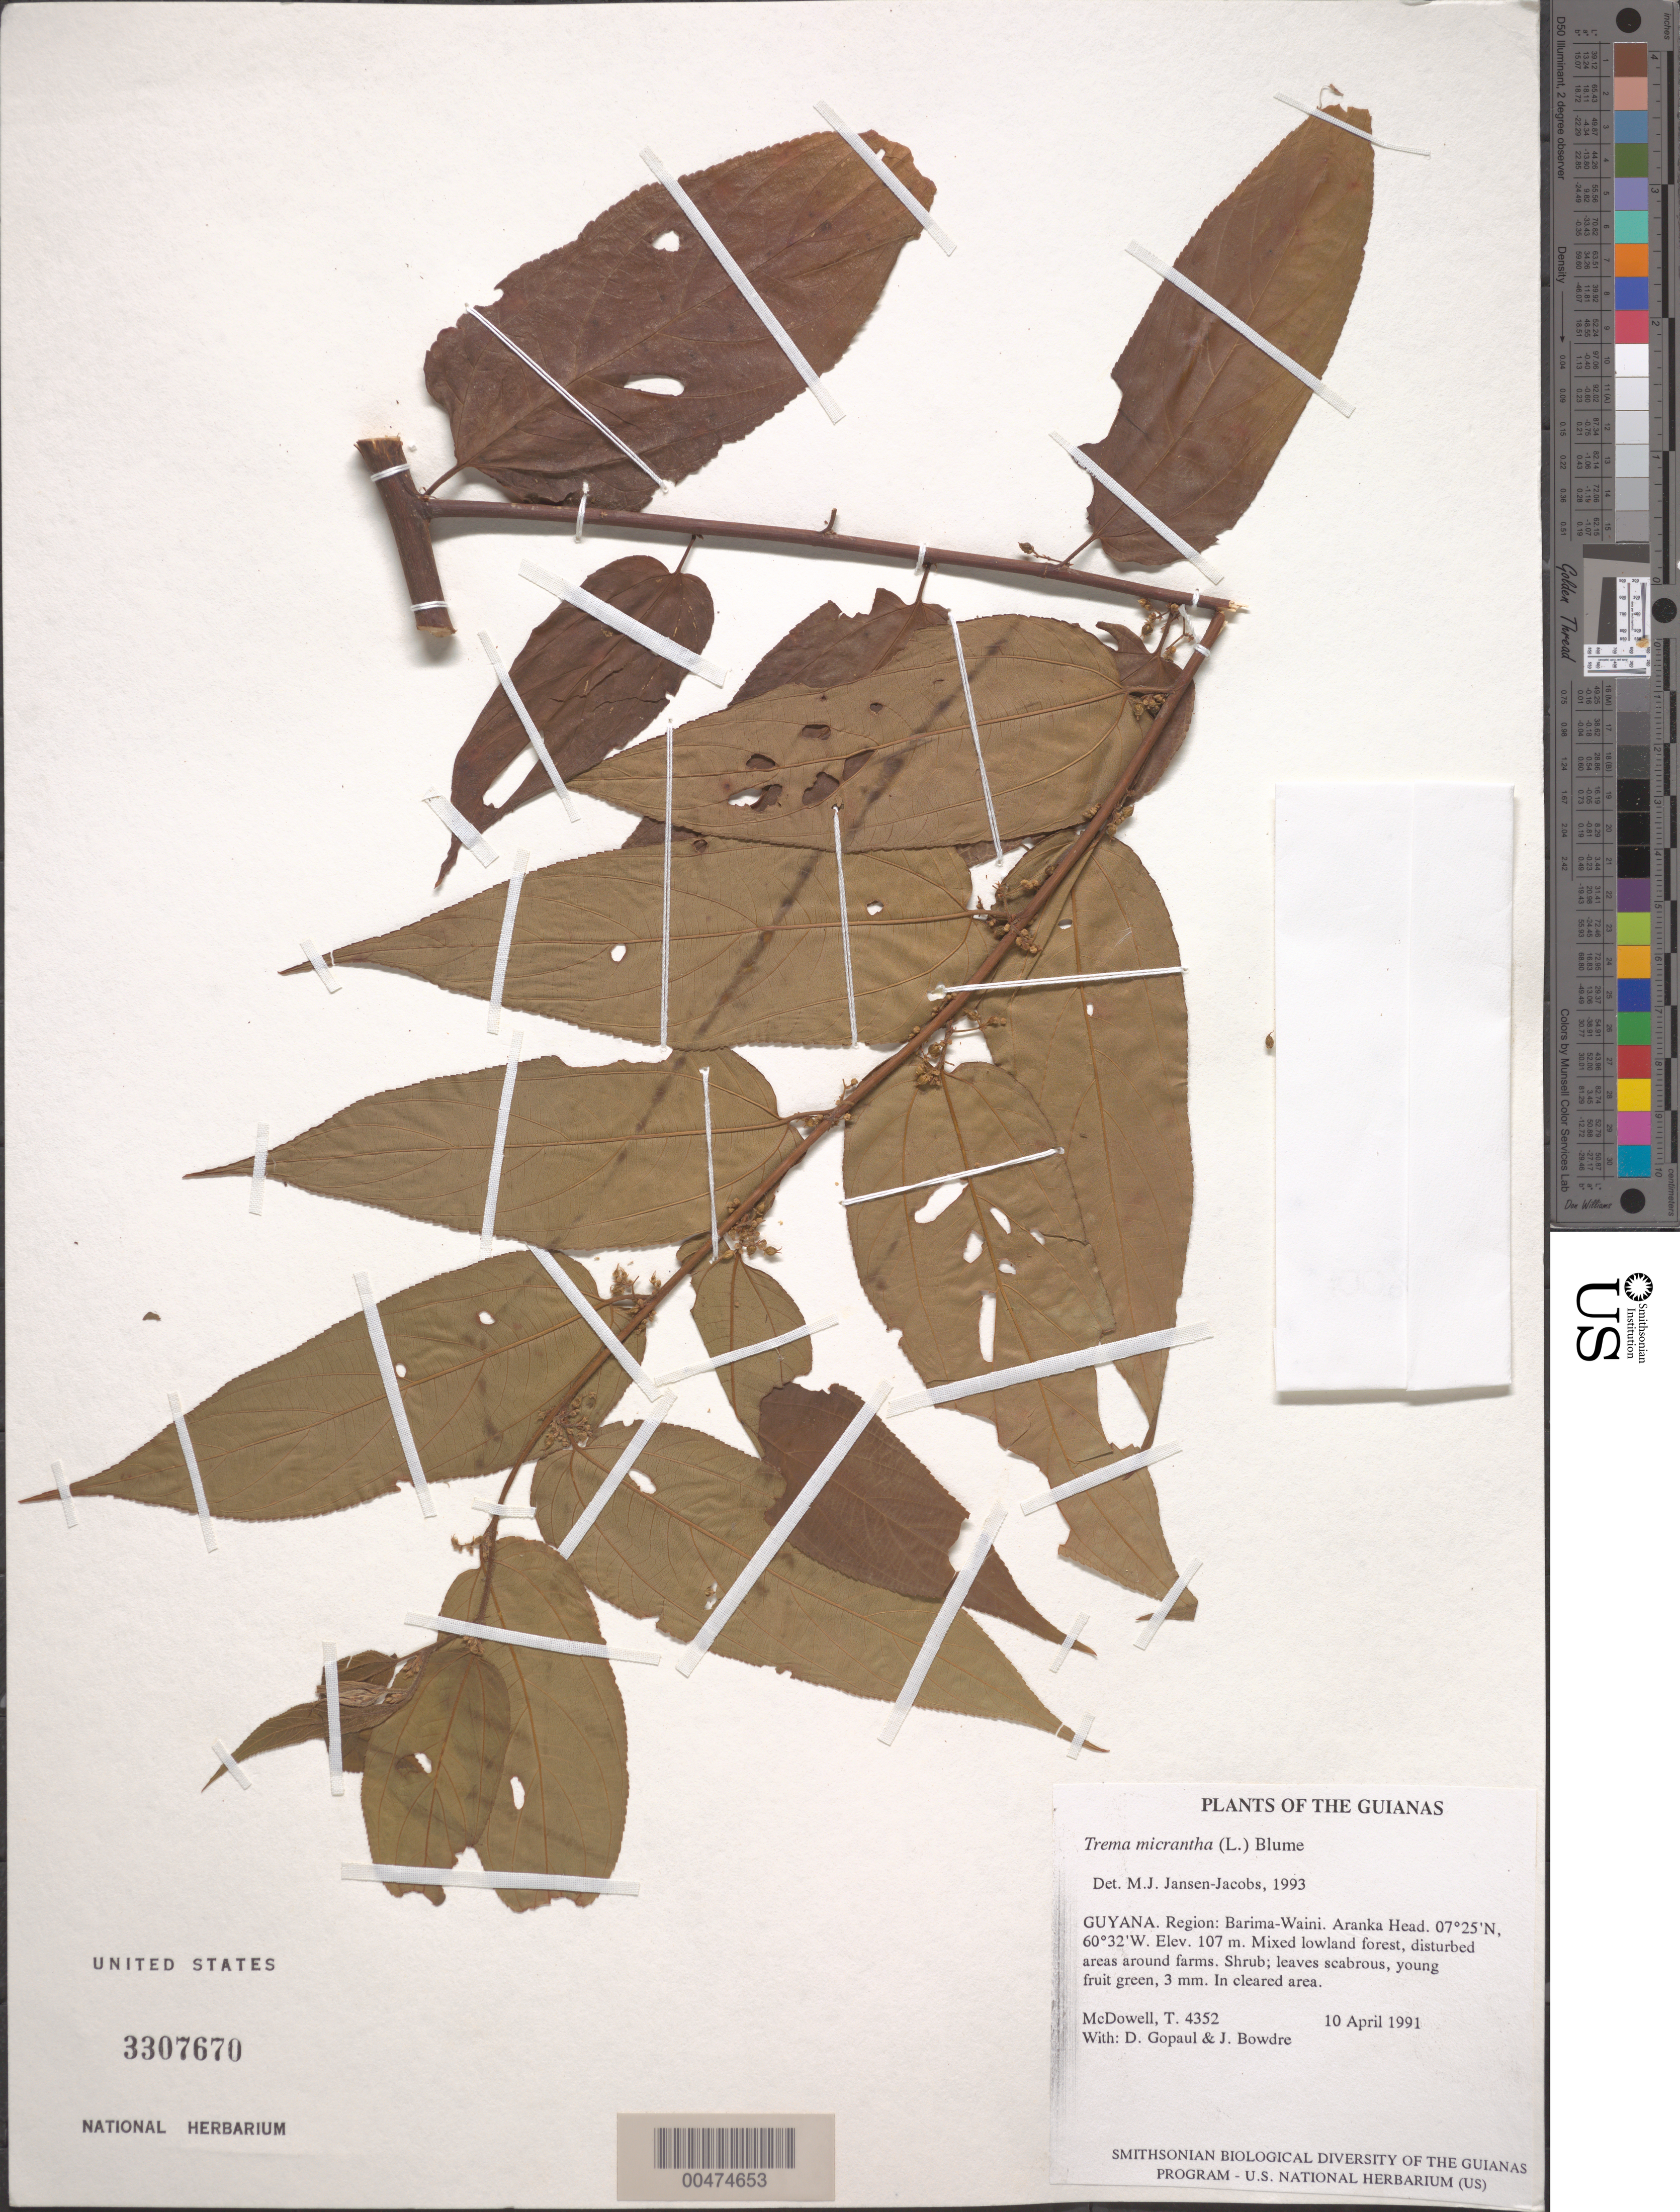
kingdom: Plantae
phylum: Tracheophyta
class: Magnoliopsida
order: Rosales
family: Cannabaceae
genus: Trema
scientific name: Trema micranthum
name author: (L.) Blume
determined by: Jansen-Jacobs, M. J., (U), Nationaal Herbarium Nederland, Utrecht University branch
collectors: T. McDowell, D. Gopaul & J. Bowdre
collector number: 4352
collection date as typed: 10 April 1991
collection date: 1991-04-10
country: Guyana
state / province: Barima-Waini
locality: Aranka Head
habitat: Mixed lowland forest, disturbed areas around farms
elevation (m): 107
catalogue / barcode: US 3307670